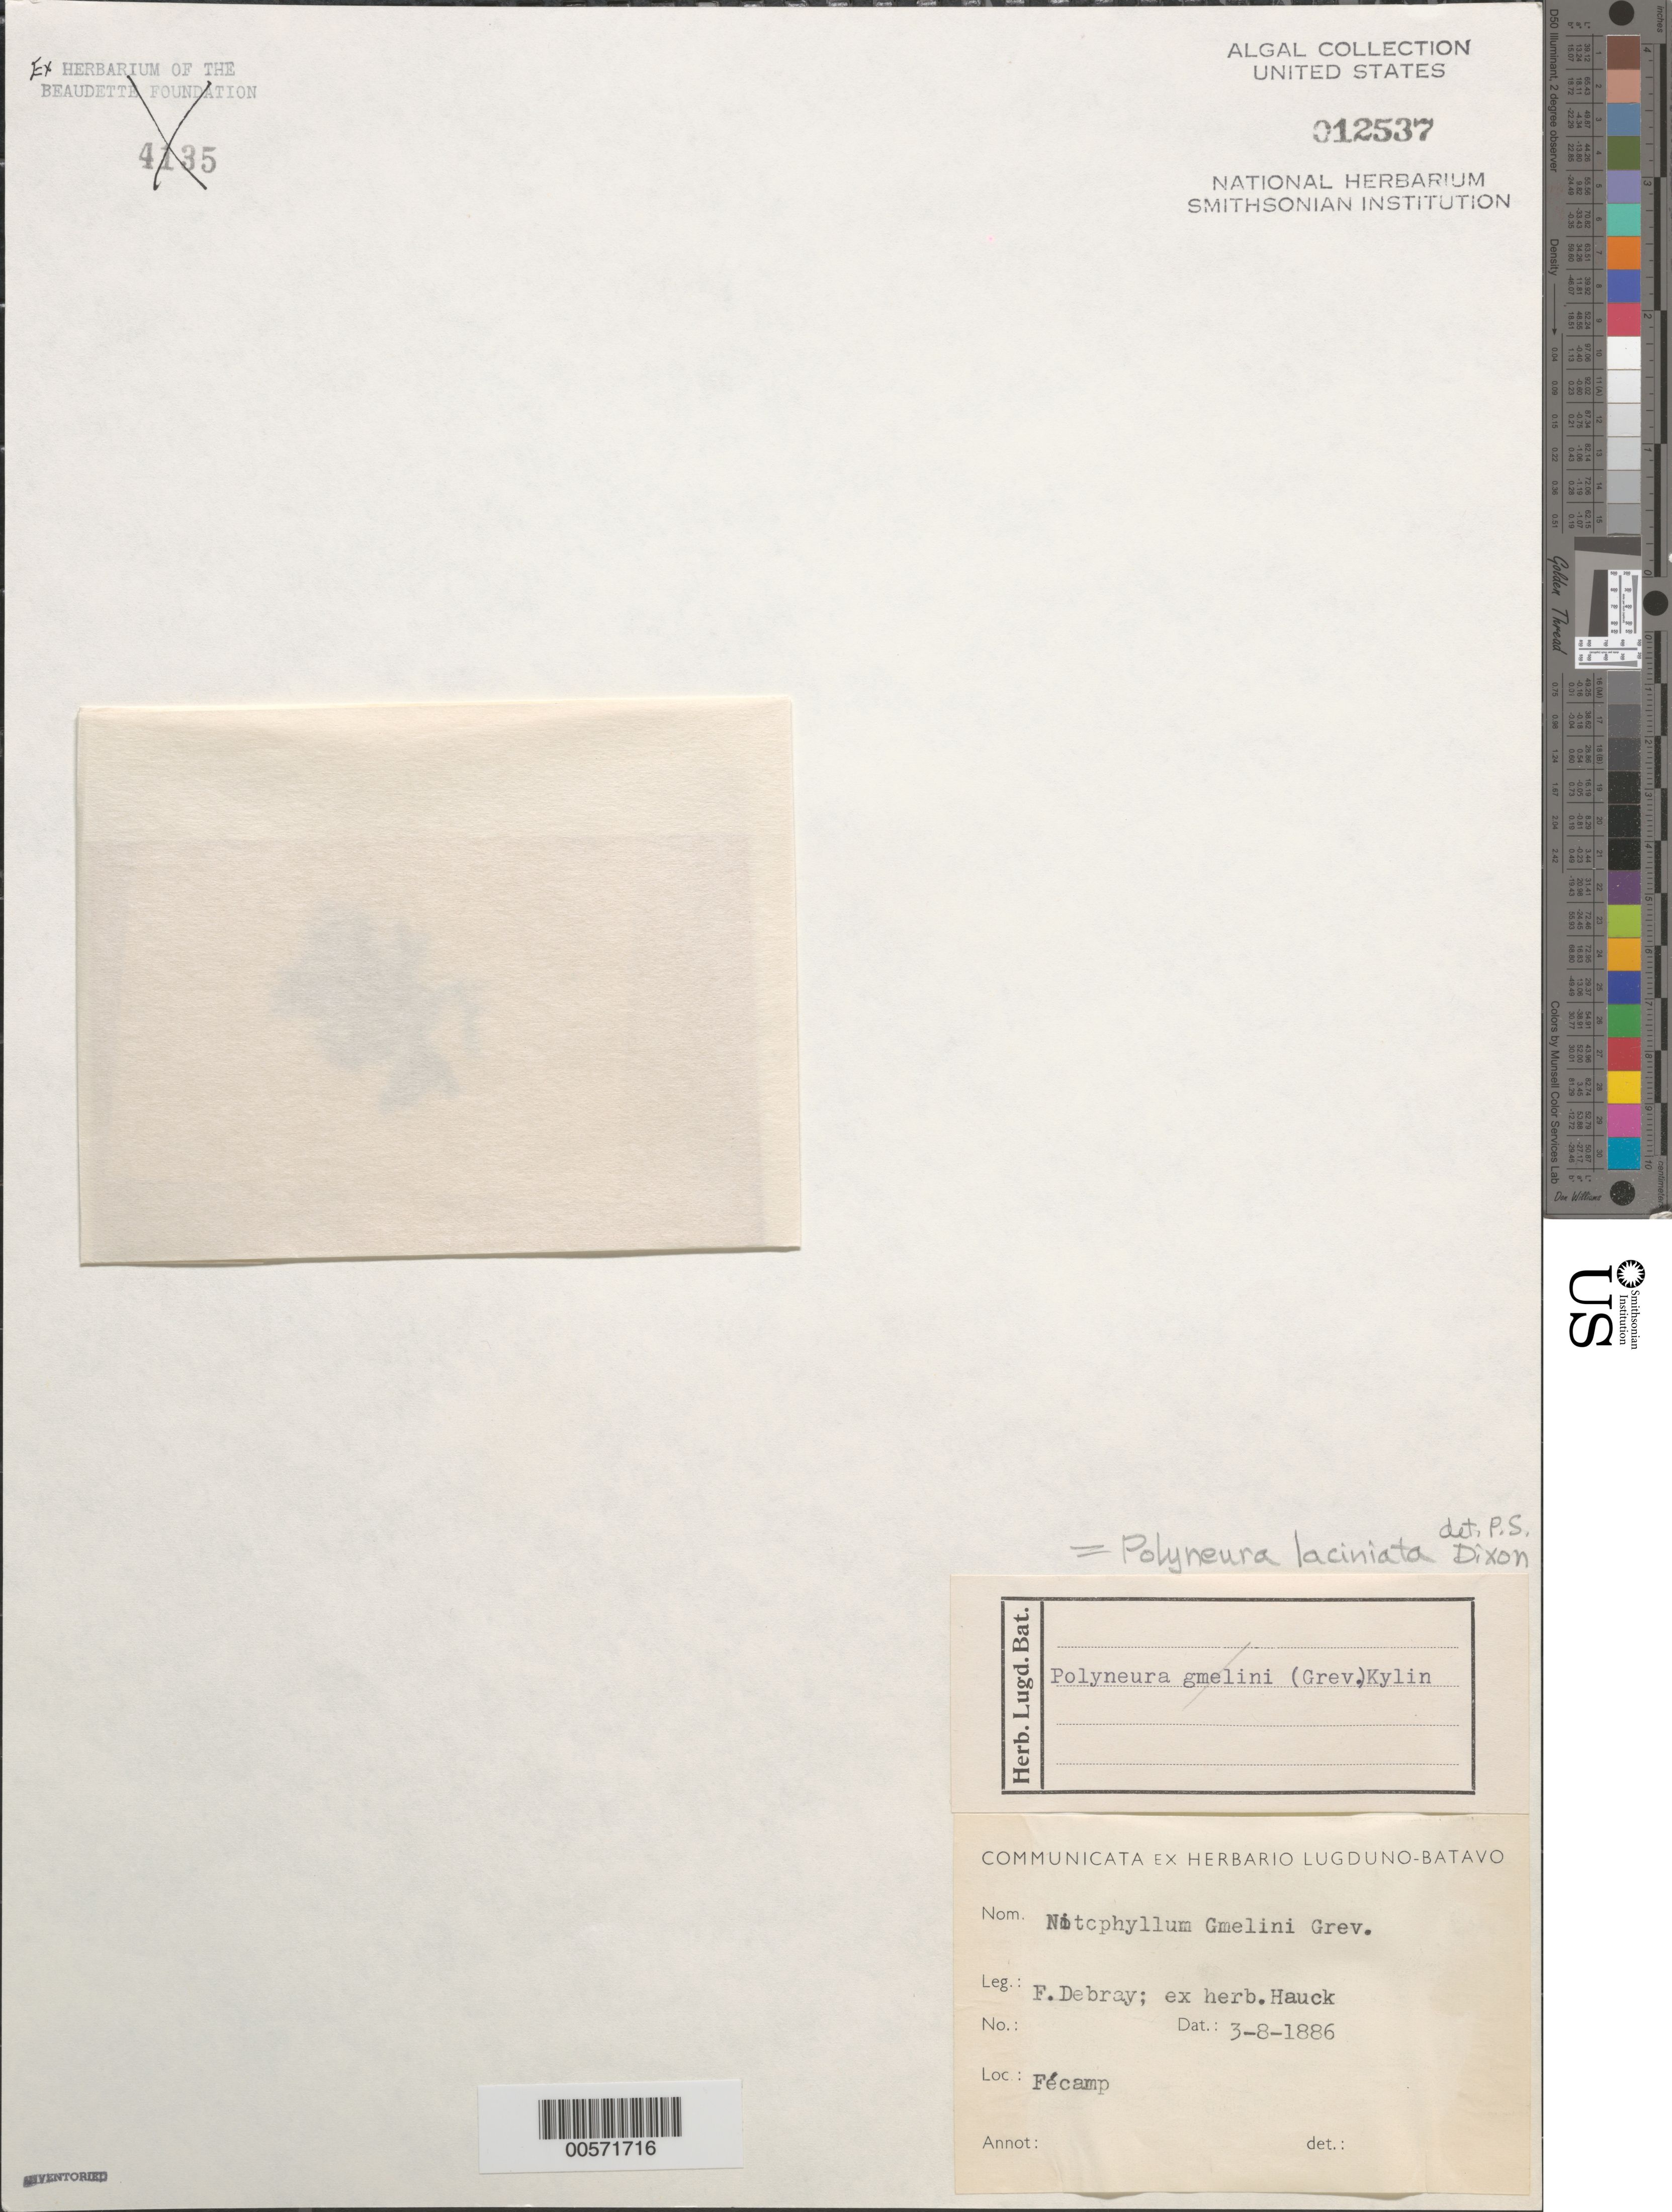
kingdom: Plantae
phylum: Rhodophyta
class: Florideophyceae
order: Ceramiales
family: Delesseriaceae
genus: Erythroglossum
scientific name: Erythroglossum laciniatum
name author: (Lightf.) C.A. Maggs & Hommersand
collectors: F. Debray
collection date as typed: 03 Aug 1886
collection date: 1886-08-03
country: France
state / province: Normandie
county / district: Seine-Maritime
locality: Fecamp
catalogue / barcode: US 12537